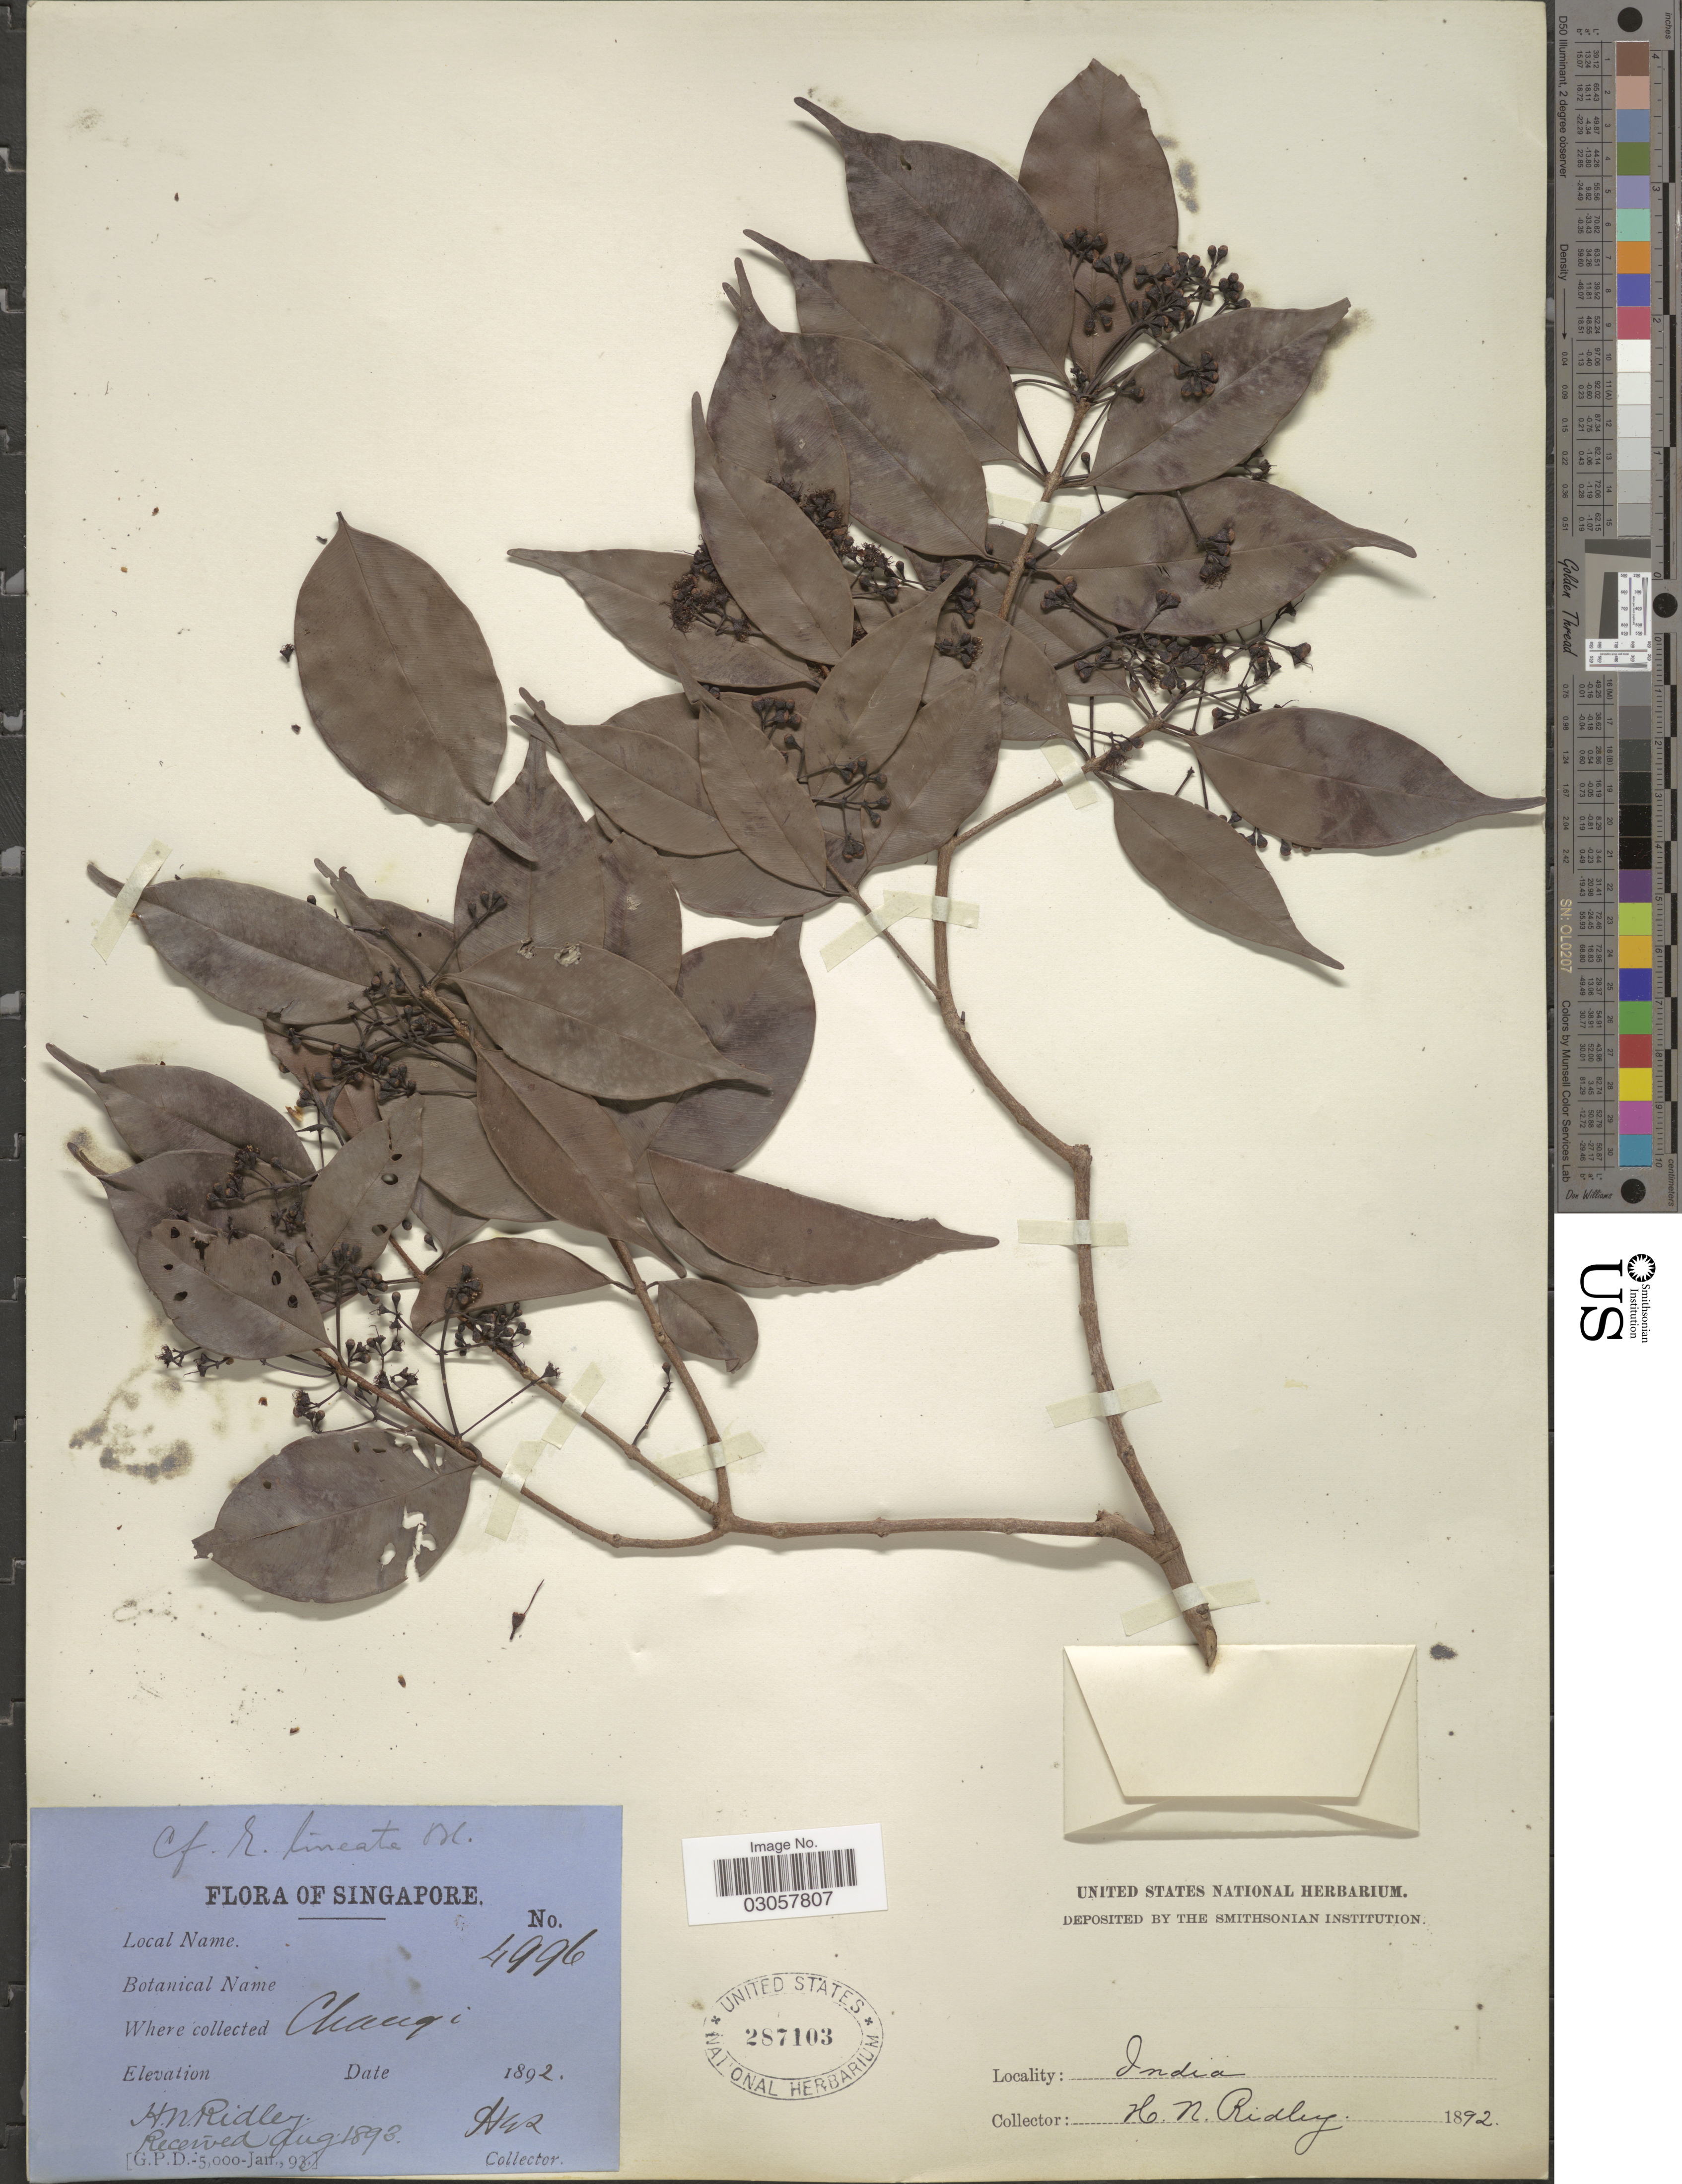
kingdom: Plantae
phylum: Tracheophyta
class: Magnoliopsida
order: Myrtales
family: Myrtaceae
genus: Syzygium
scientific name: Syzygium cerasiforme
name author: (Blume) Merr. & L.M. Perry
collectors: H. N. Ridley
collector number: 4996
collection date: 1892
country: Singapore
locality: Changi.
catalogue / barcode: US 287103